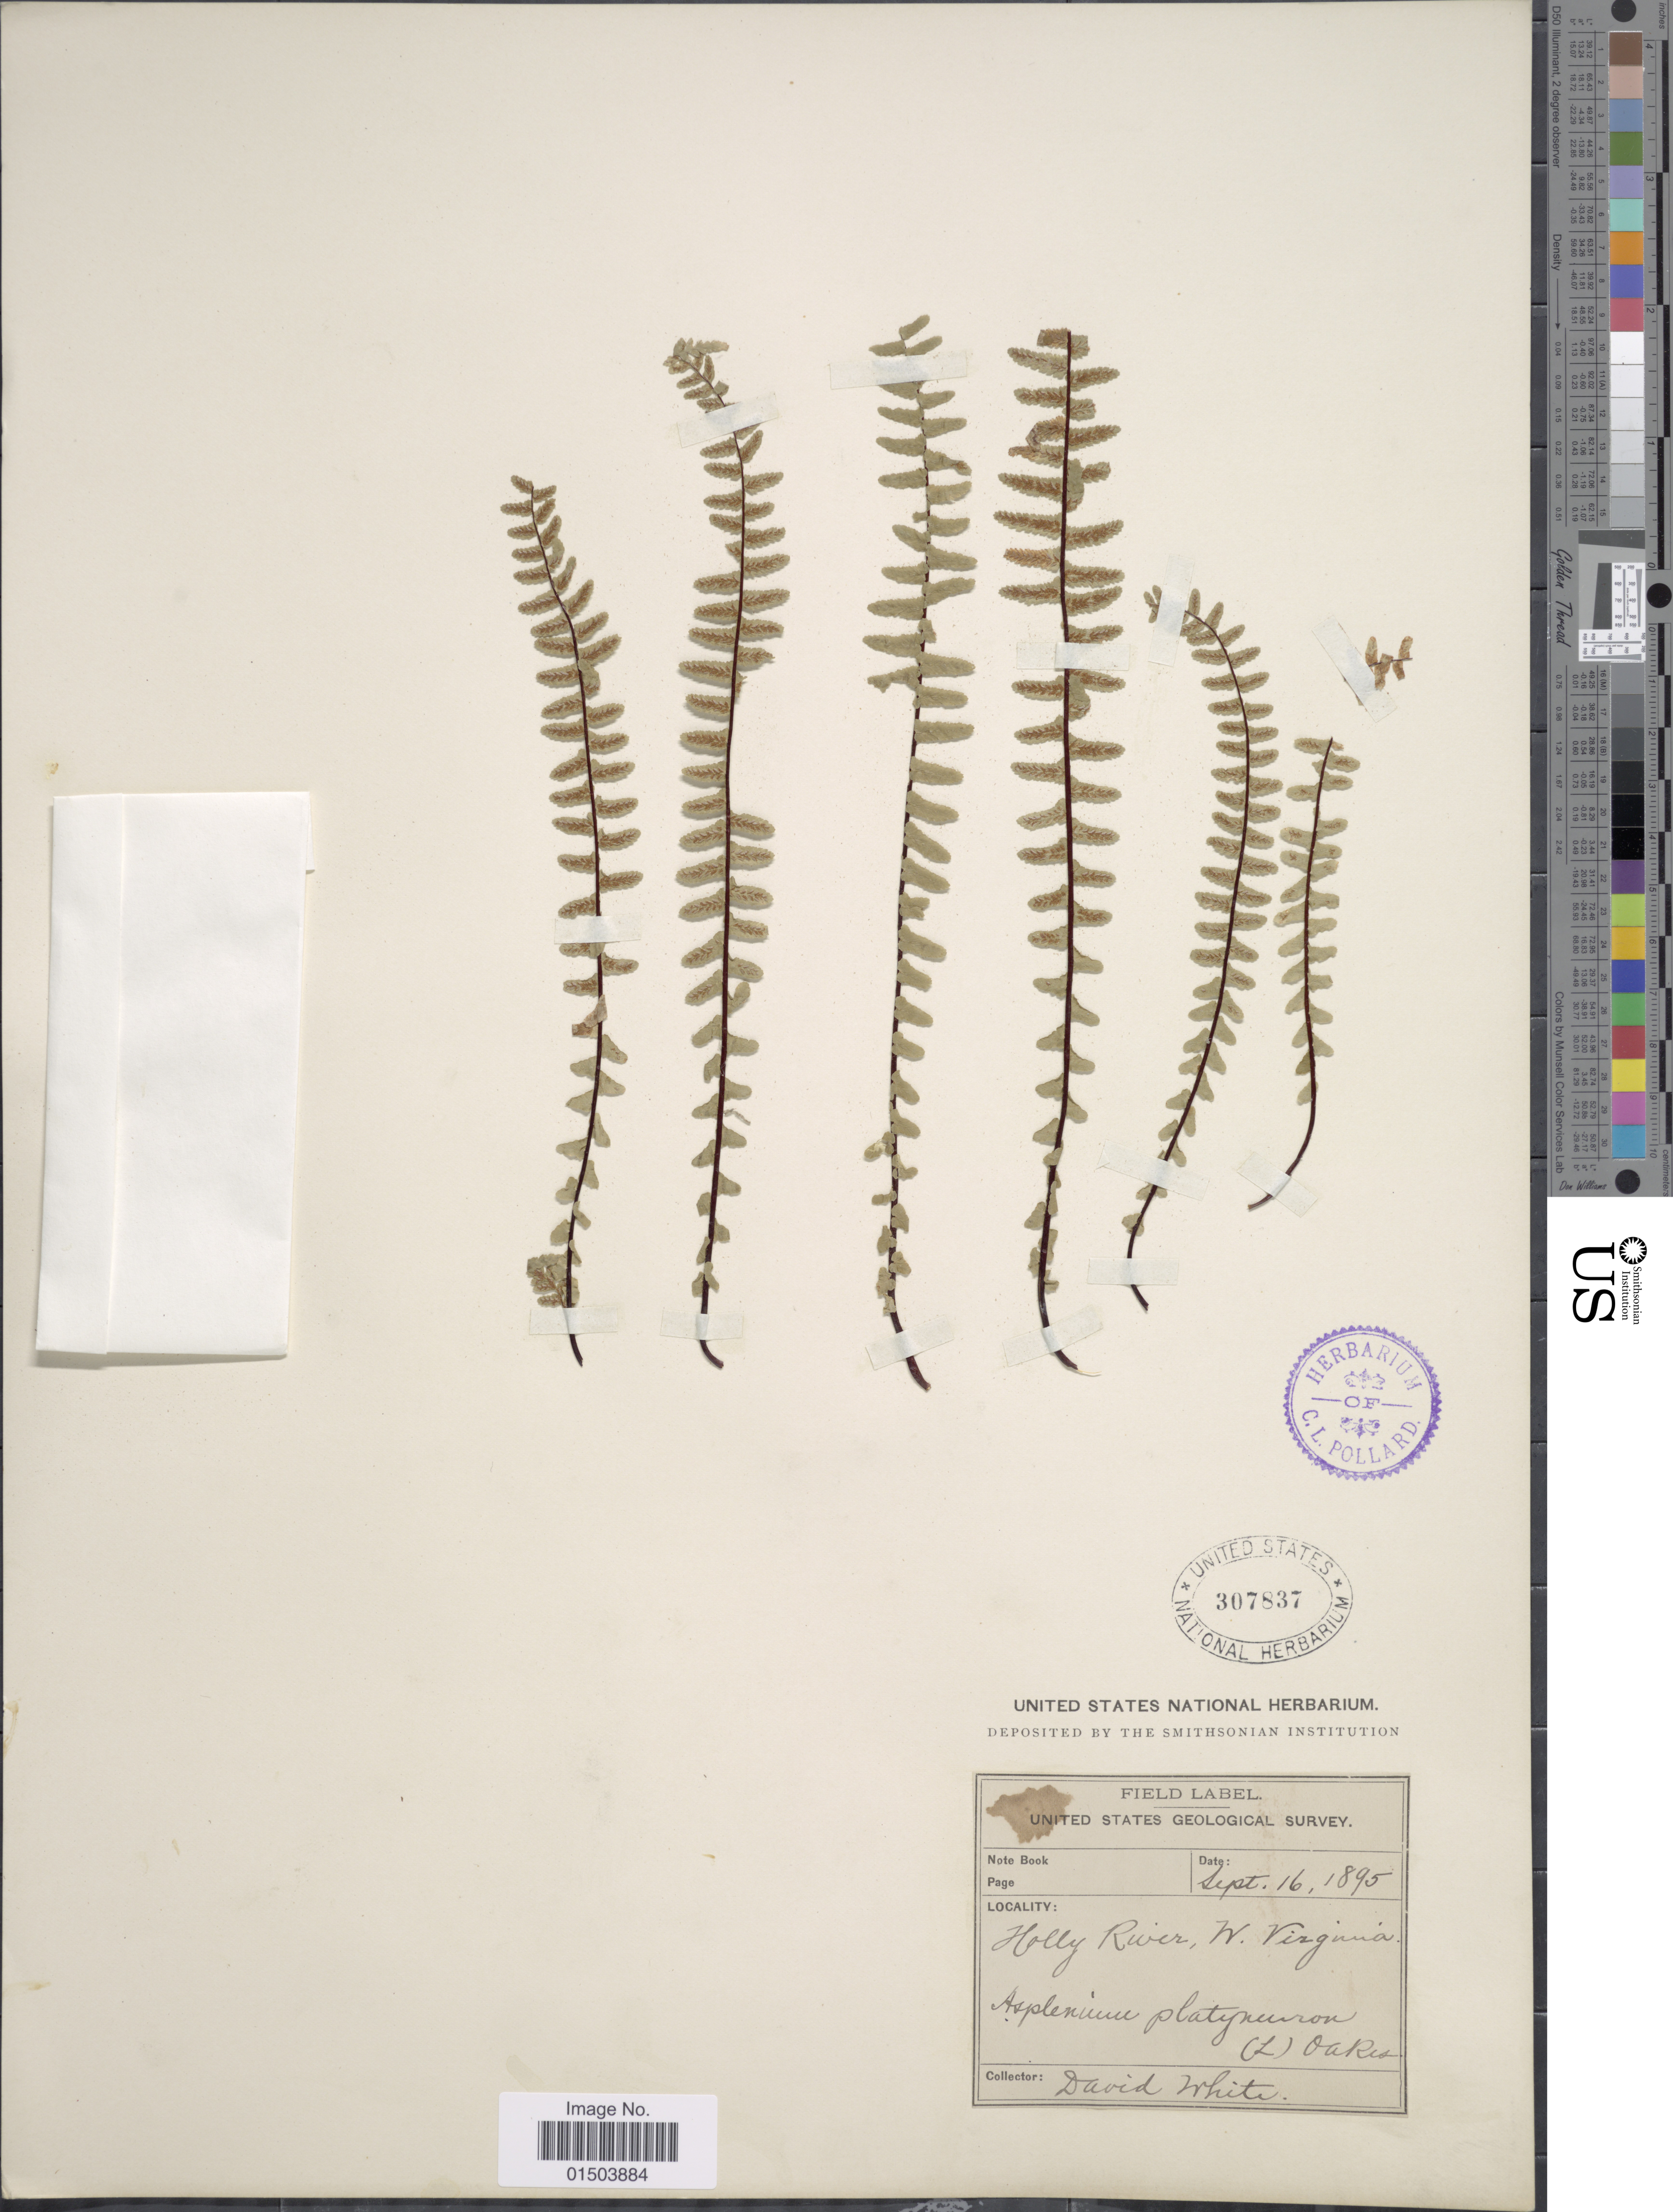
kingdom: Plantae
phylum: Tracheophyta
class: Polypodiopsida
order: Polypodiales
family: Aspleniaceae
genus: Asplenium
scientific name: Asplenium platyneuron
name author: (L.) Britton, Stearns & Poggenb.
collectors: D. White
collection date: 1895-09-16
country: United States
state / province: West Virginia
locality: Holly River.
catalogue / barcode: US 307837